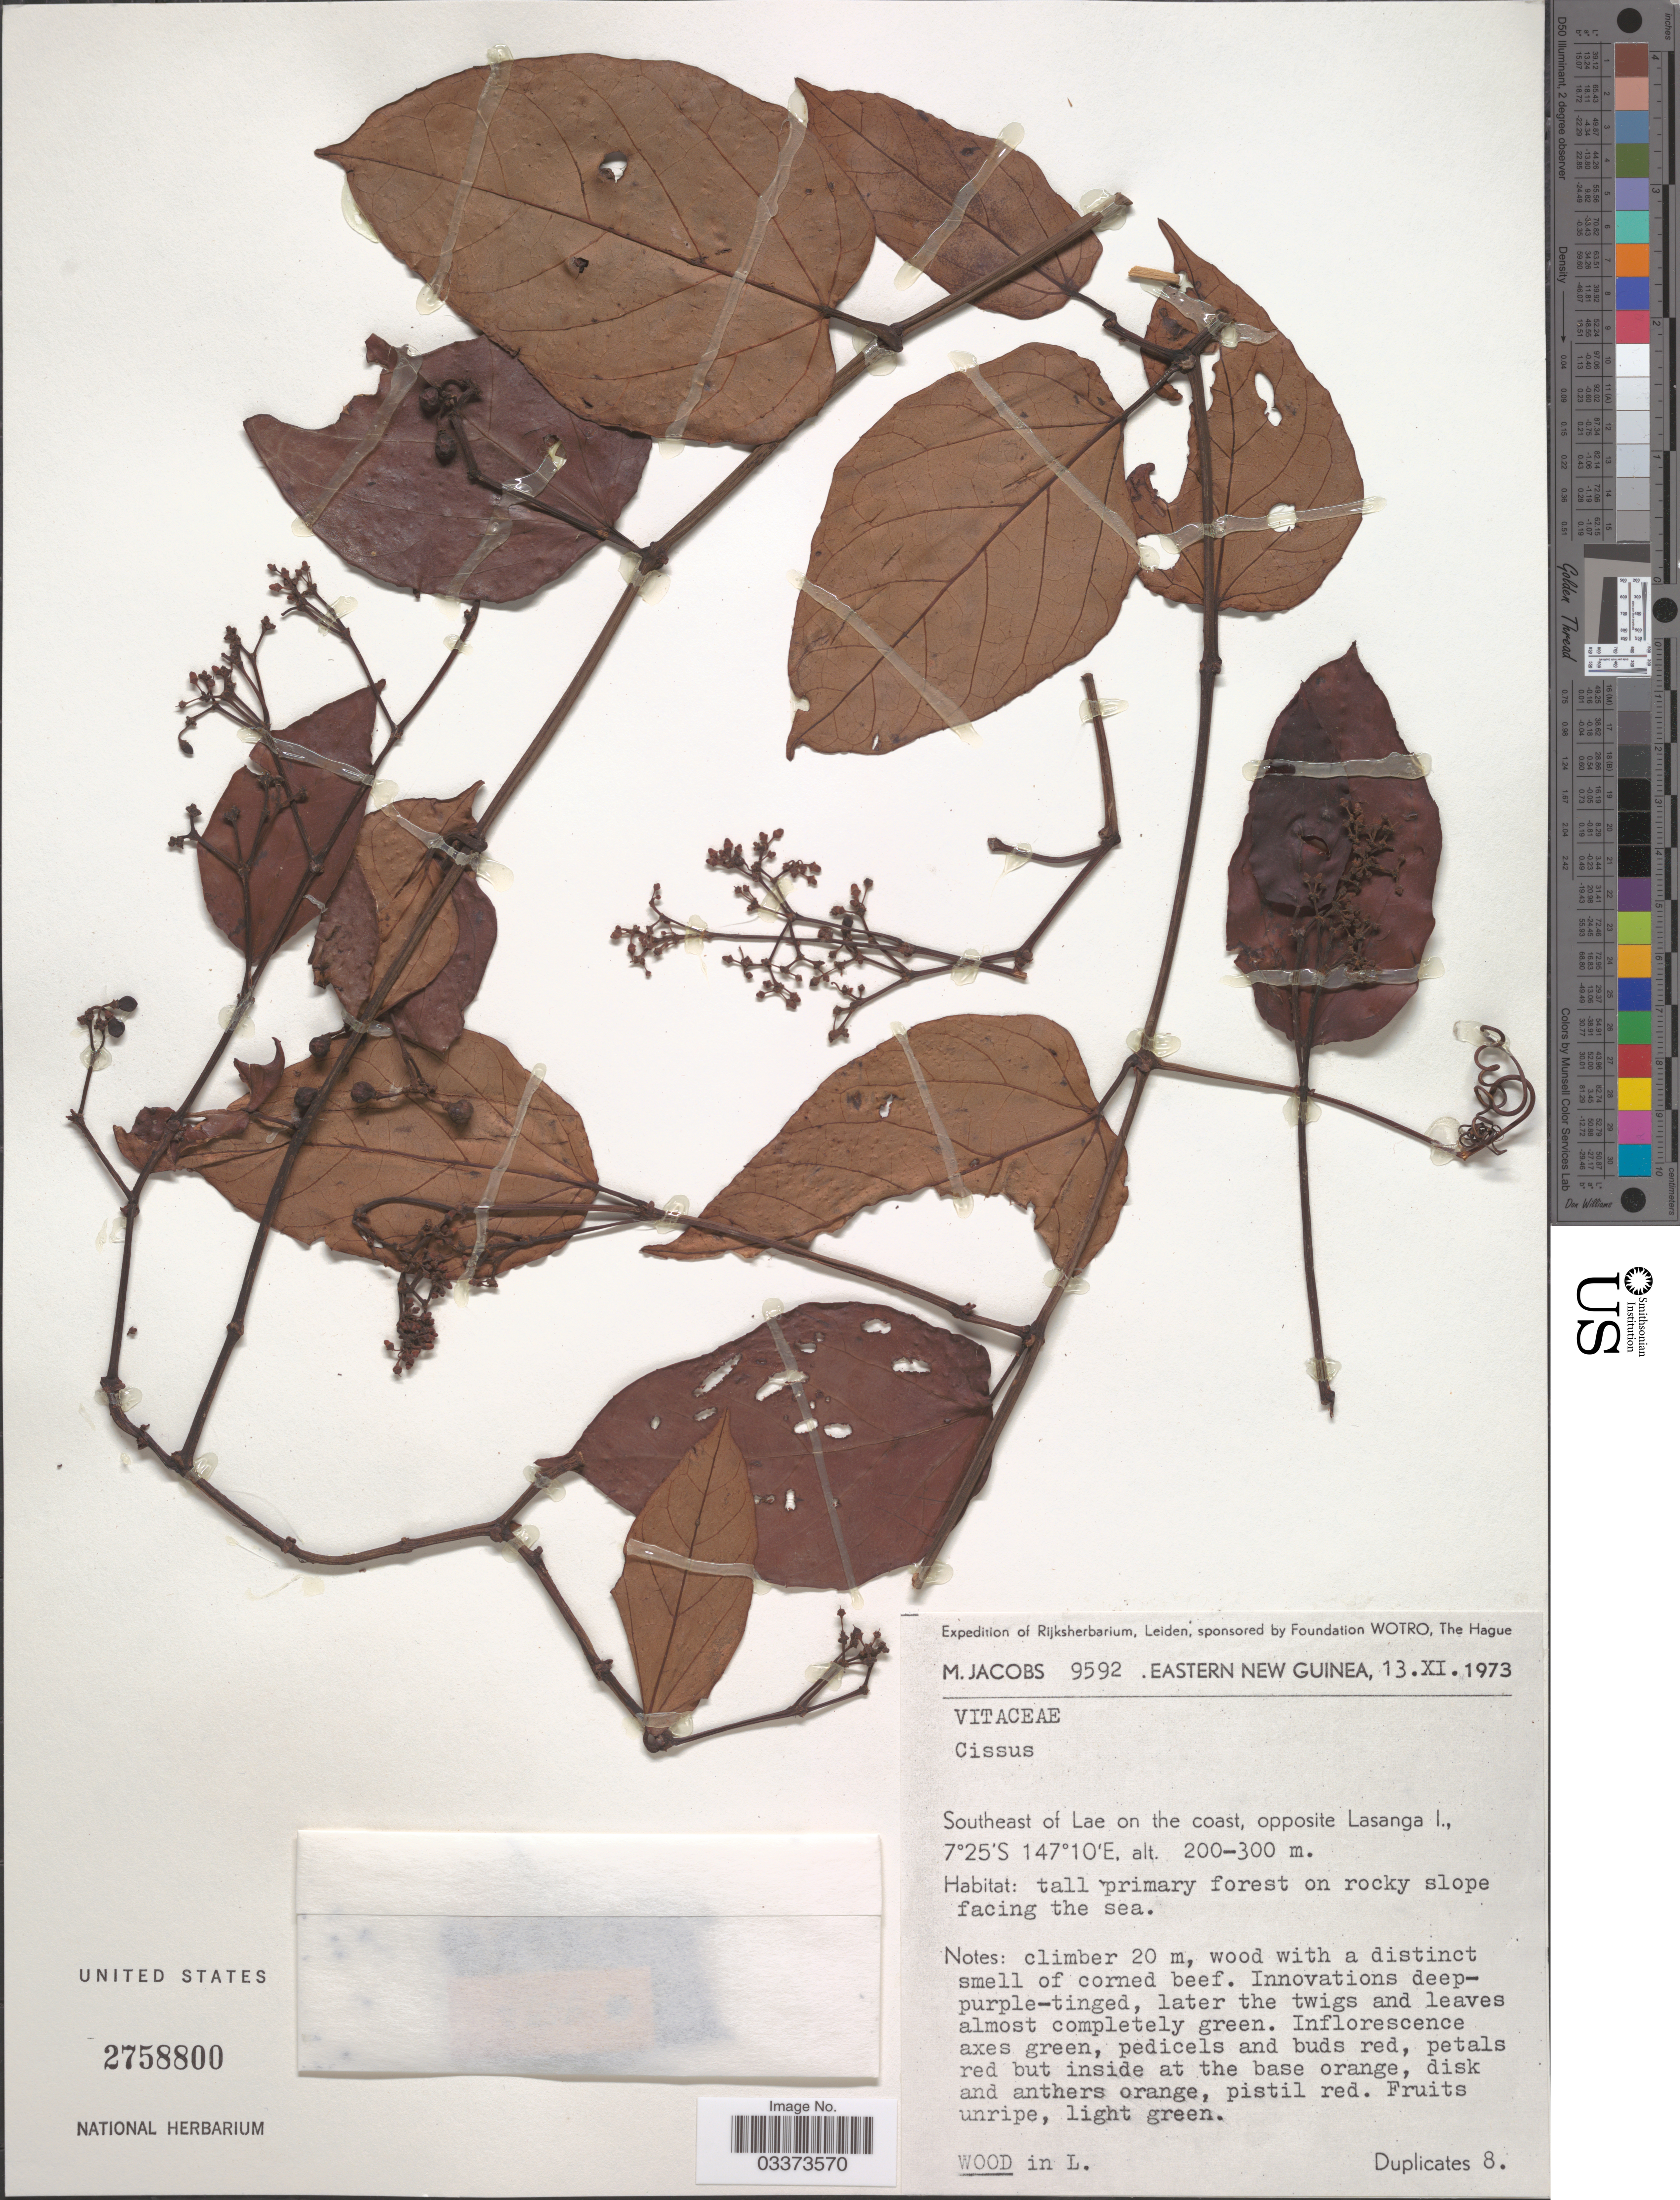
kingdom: Plantae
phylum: Tracheophyta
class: Magnoliopsida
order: Vitales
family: Vitaceae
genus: Cissus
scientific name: Cissus sp.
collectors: M. Jacobs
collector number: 9592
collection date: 1973-11-13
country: Papua New Guinea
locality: Eastern New Guinea. Southeast of Lae on the coast, opposite Lasanga I. Rocky slope facing the sea.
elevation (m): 200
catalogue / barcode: US 2758800